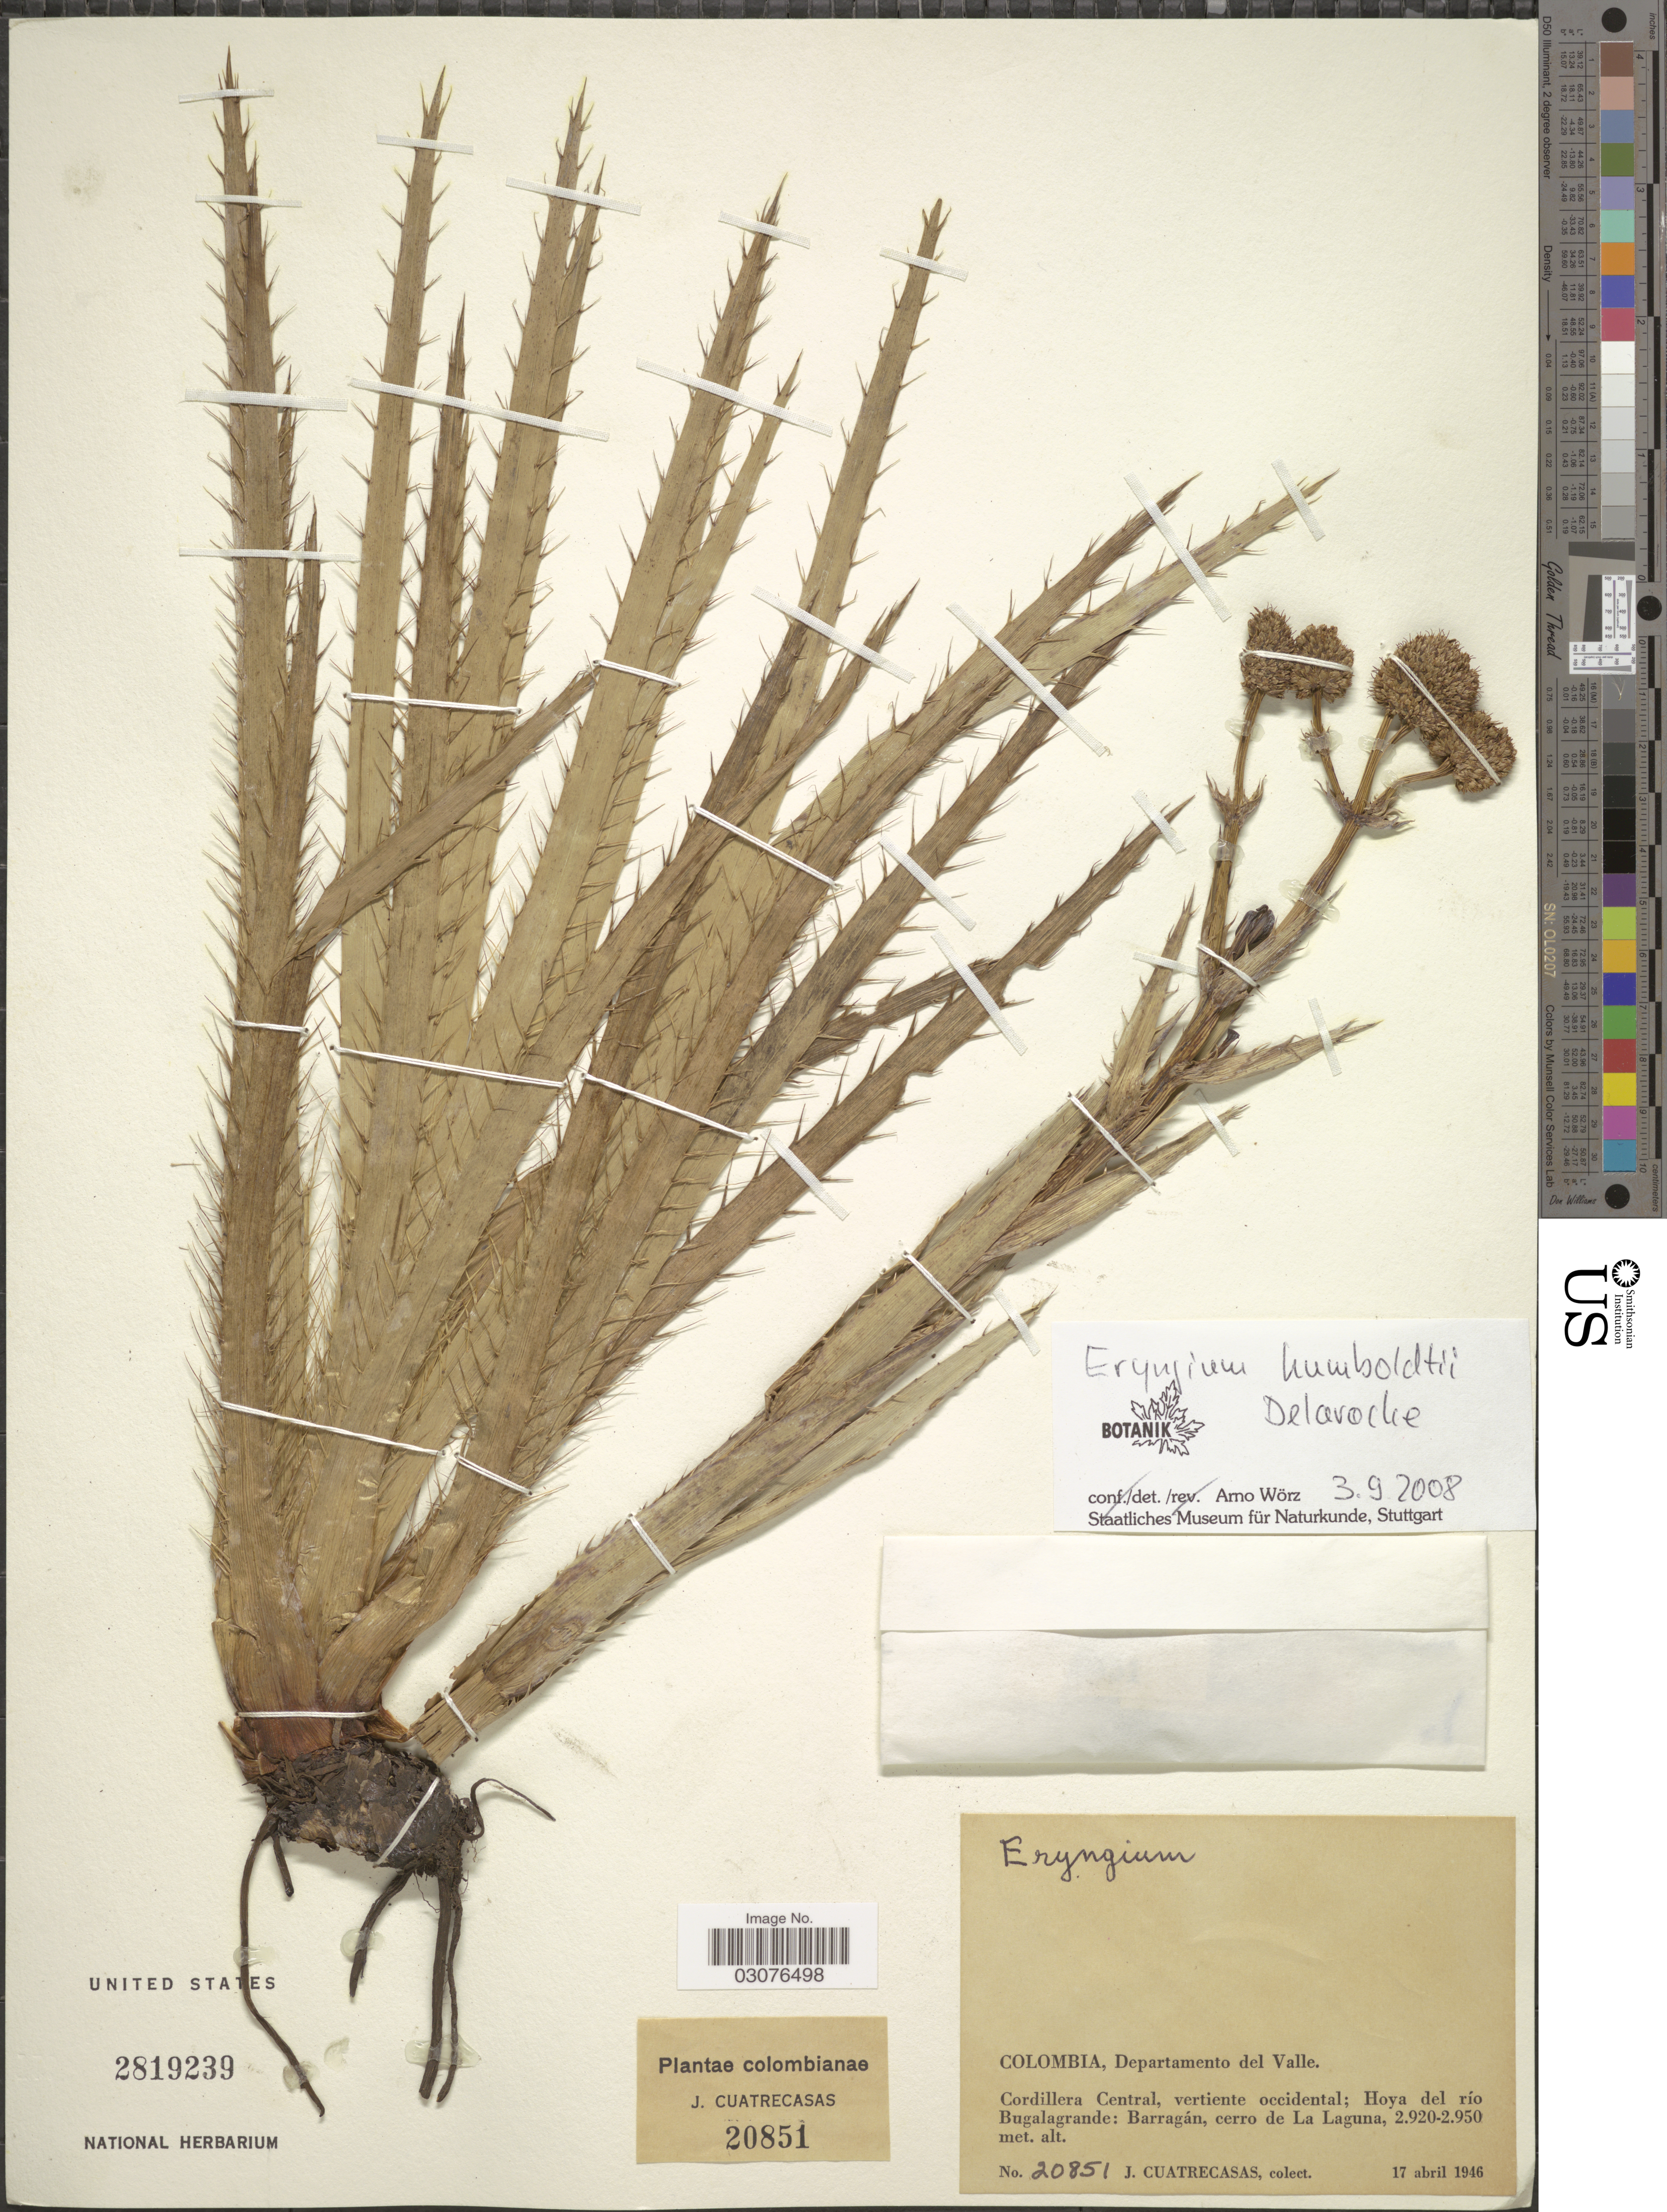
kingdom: Plantae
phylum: Tracheophyta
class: Magnoliopsida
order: Apiales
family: Apiaceae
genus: Eryngium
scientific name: Eryngium humboldtii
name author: F. Delaroche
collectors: J. Cuatrecasas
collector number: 20851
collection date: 1946-04-17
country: Colombia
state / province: Valle del Cauca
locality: Departamento del Valle. Cordillera Central, vertiente occidental; Hoya del río Bugalagrande: Barragán, cerro de La Laguna.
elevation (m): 2920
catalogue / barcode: US 2819239